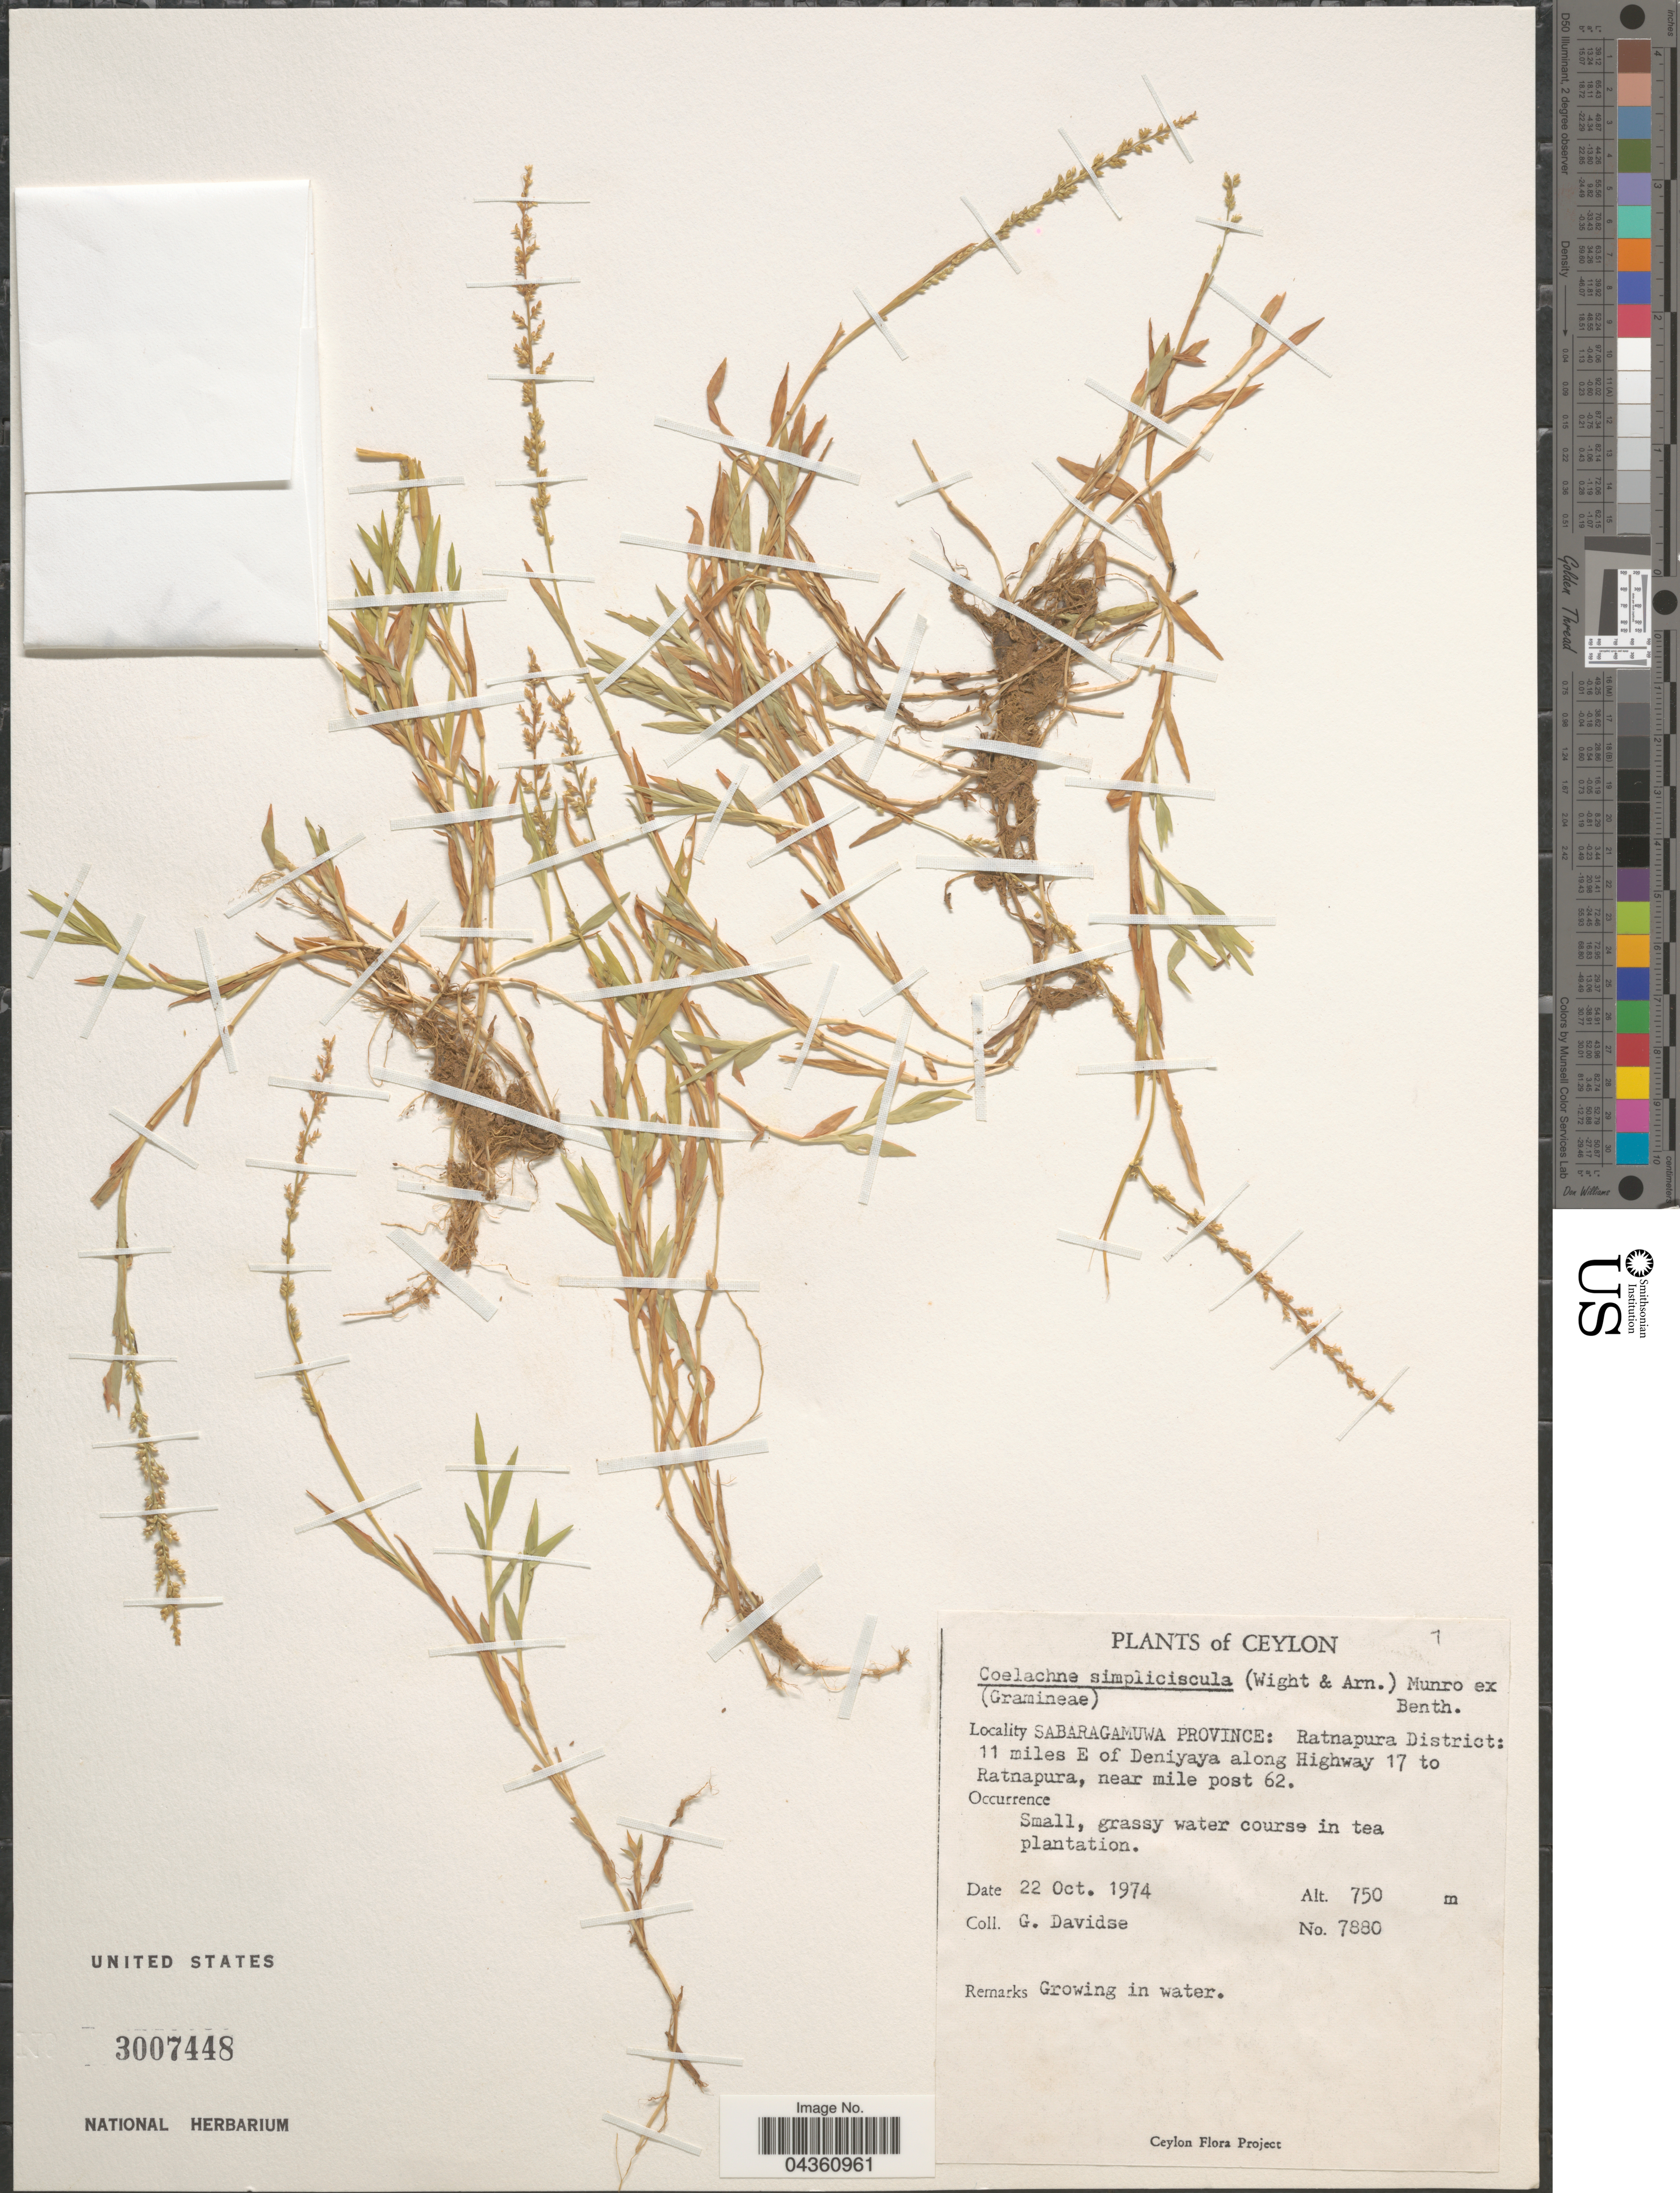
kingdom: Plantae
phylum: Tracheophyta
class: Liliopsida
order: Poales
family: Poaceae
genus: Coelachne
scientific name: Coelachne simpliciuscula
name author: (Wight & Arn. ex Steud.) Munro ex Benth.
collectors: G. Davidse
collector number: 7880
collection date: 1974-10-22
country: Sri Lanka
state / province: Sabaragamuwa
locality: Ceylon. Ratnapura District: 11 miles E of Deniyaya along Highway 17 to Ratnapura, near mile post 62.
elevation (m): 750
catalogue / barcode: US 3007448